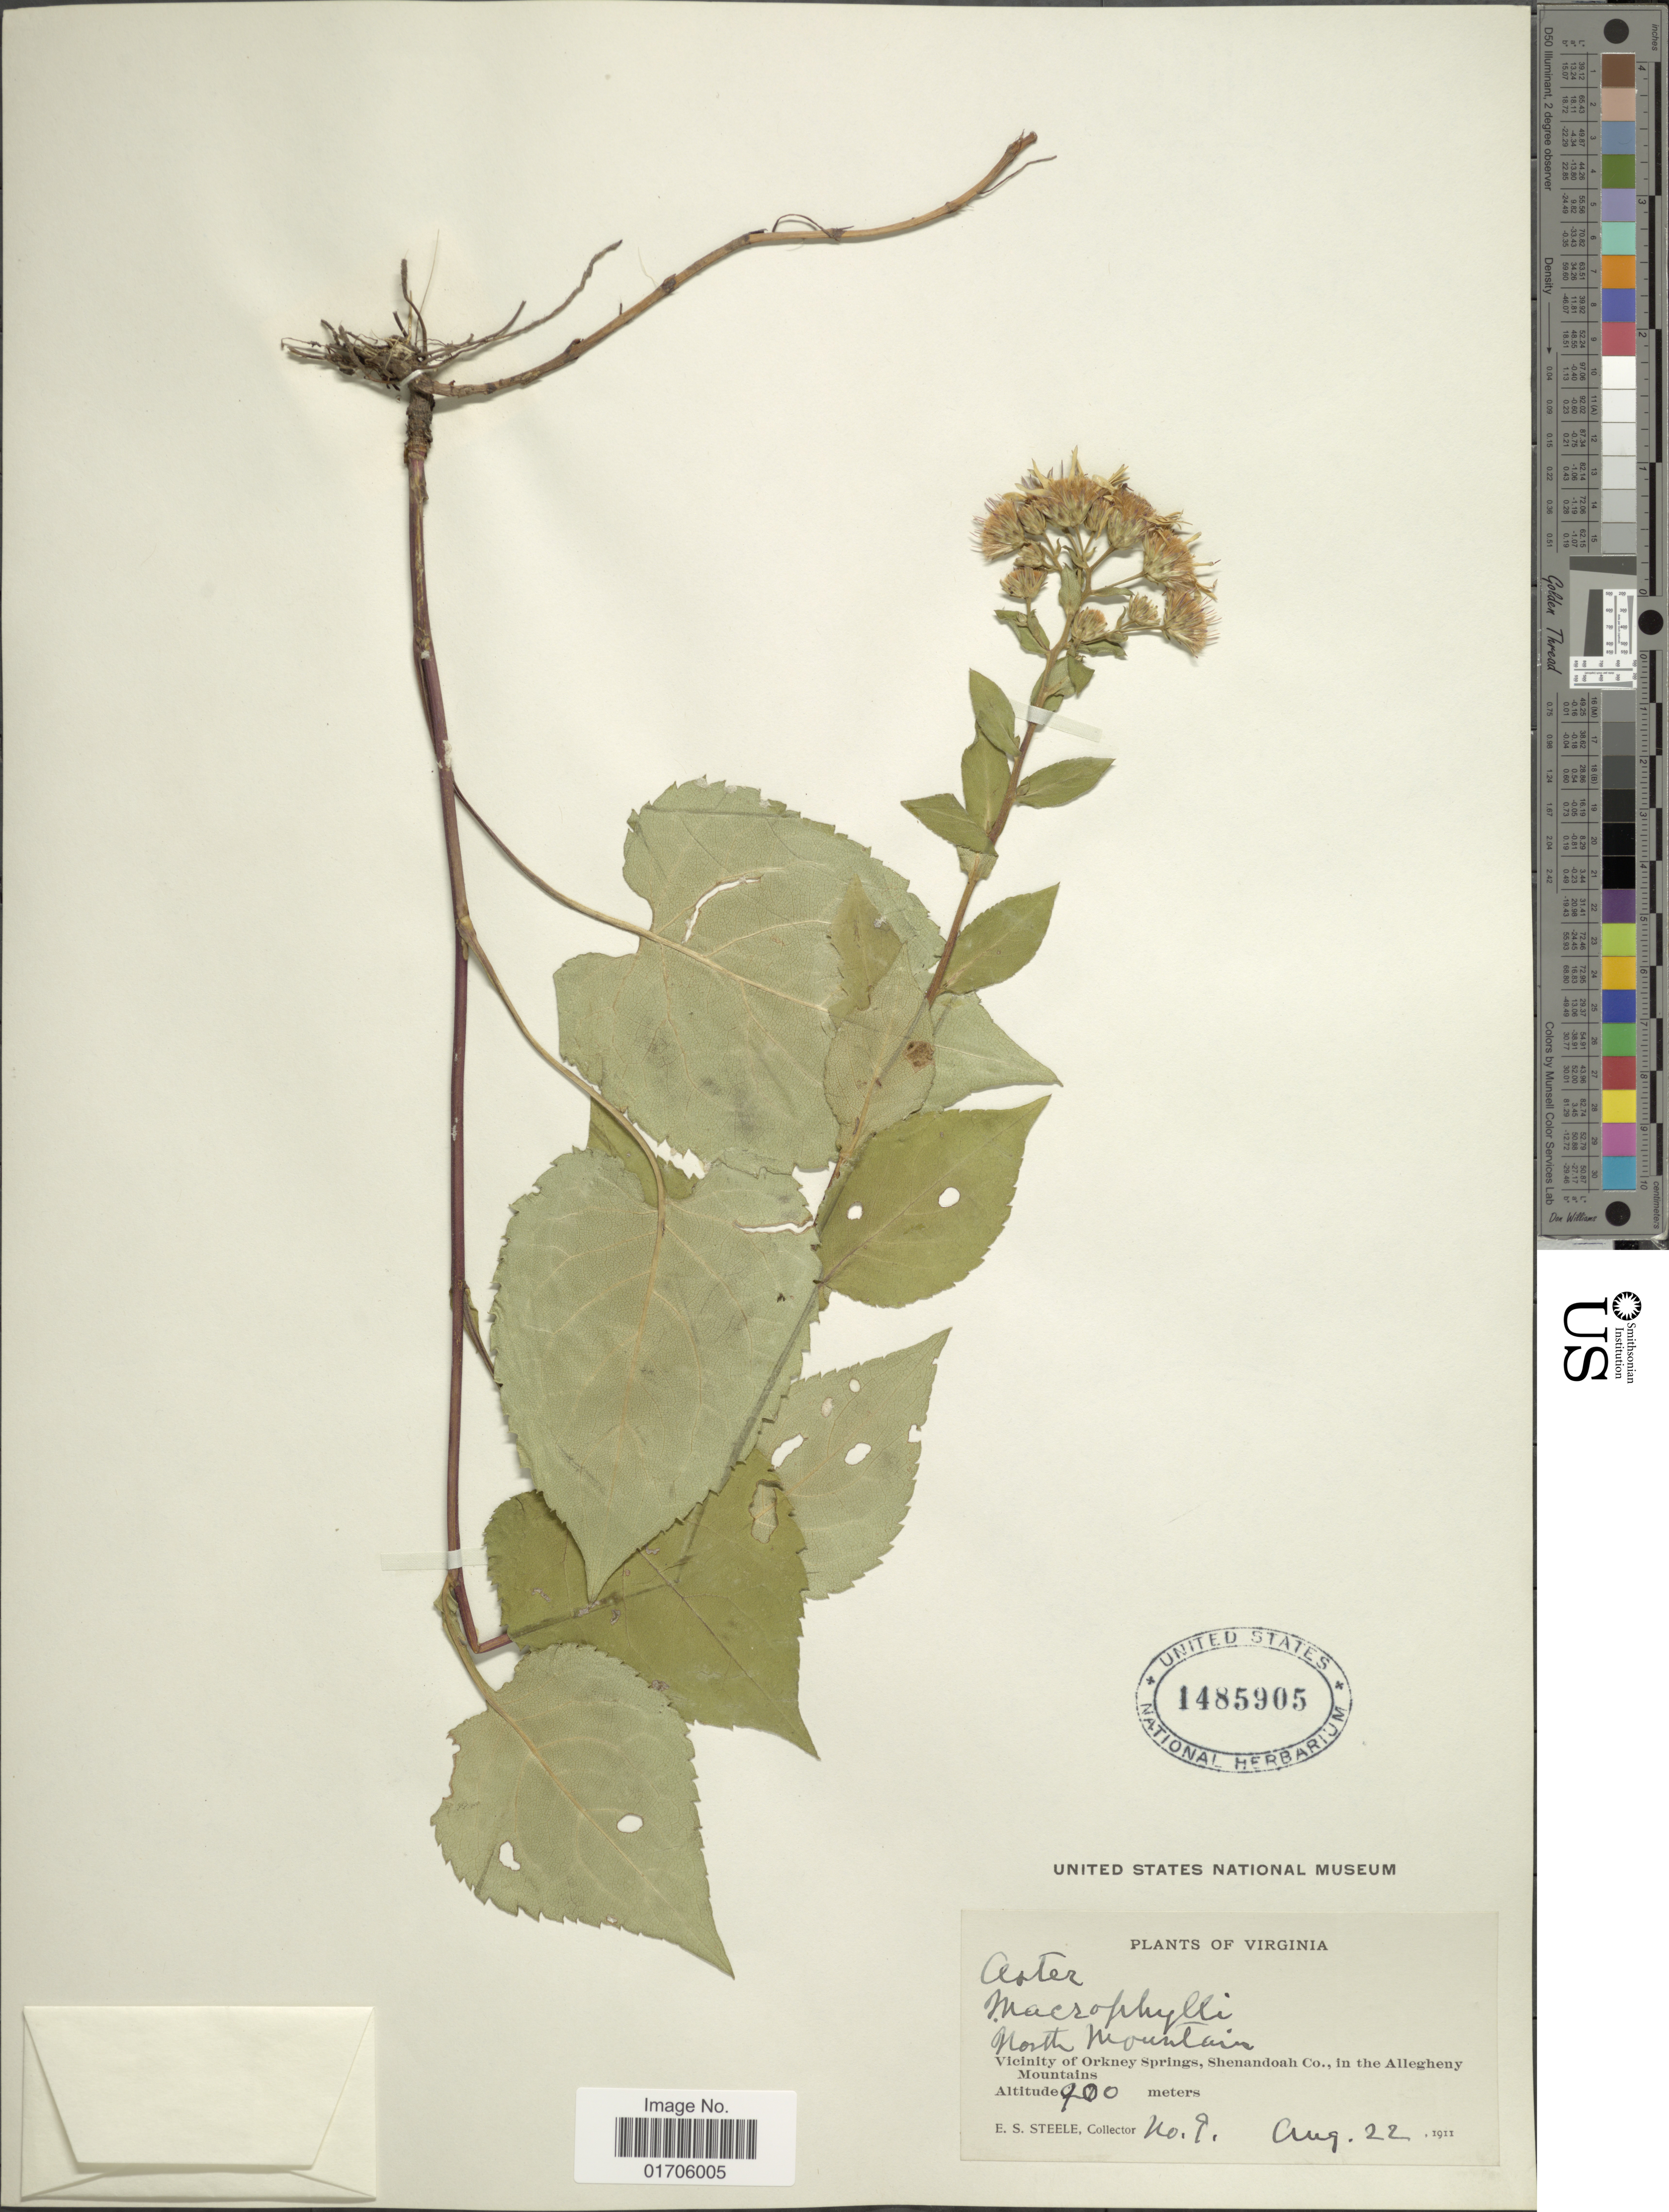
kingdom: Plantae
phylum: Tracheophyta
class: Magnoliopsida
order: Asterales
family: Asteraceae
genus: Eurybia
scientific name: Eurybia sp.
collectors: E. Steele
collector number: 9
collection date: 1911-08-22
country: United States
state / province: Virginia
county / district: Shenandoah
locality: Virginia. North Mountain. Vicinity of Orkney Springs, Shenandoah Co., in the Allegheny Mountains.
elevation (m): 900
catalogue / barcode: US 1485905